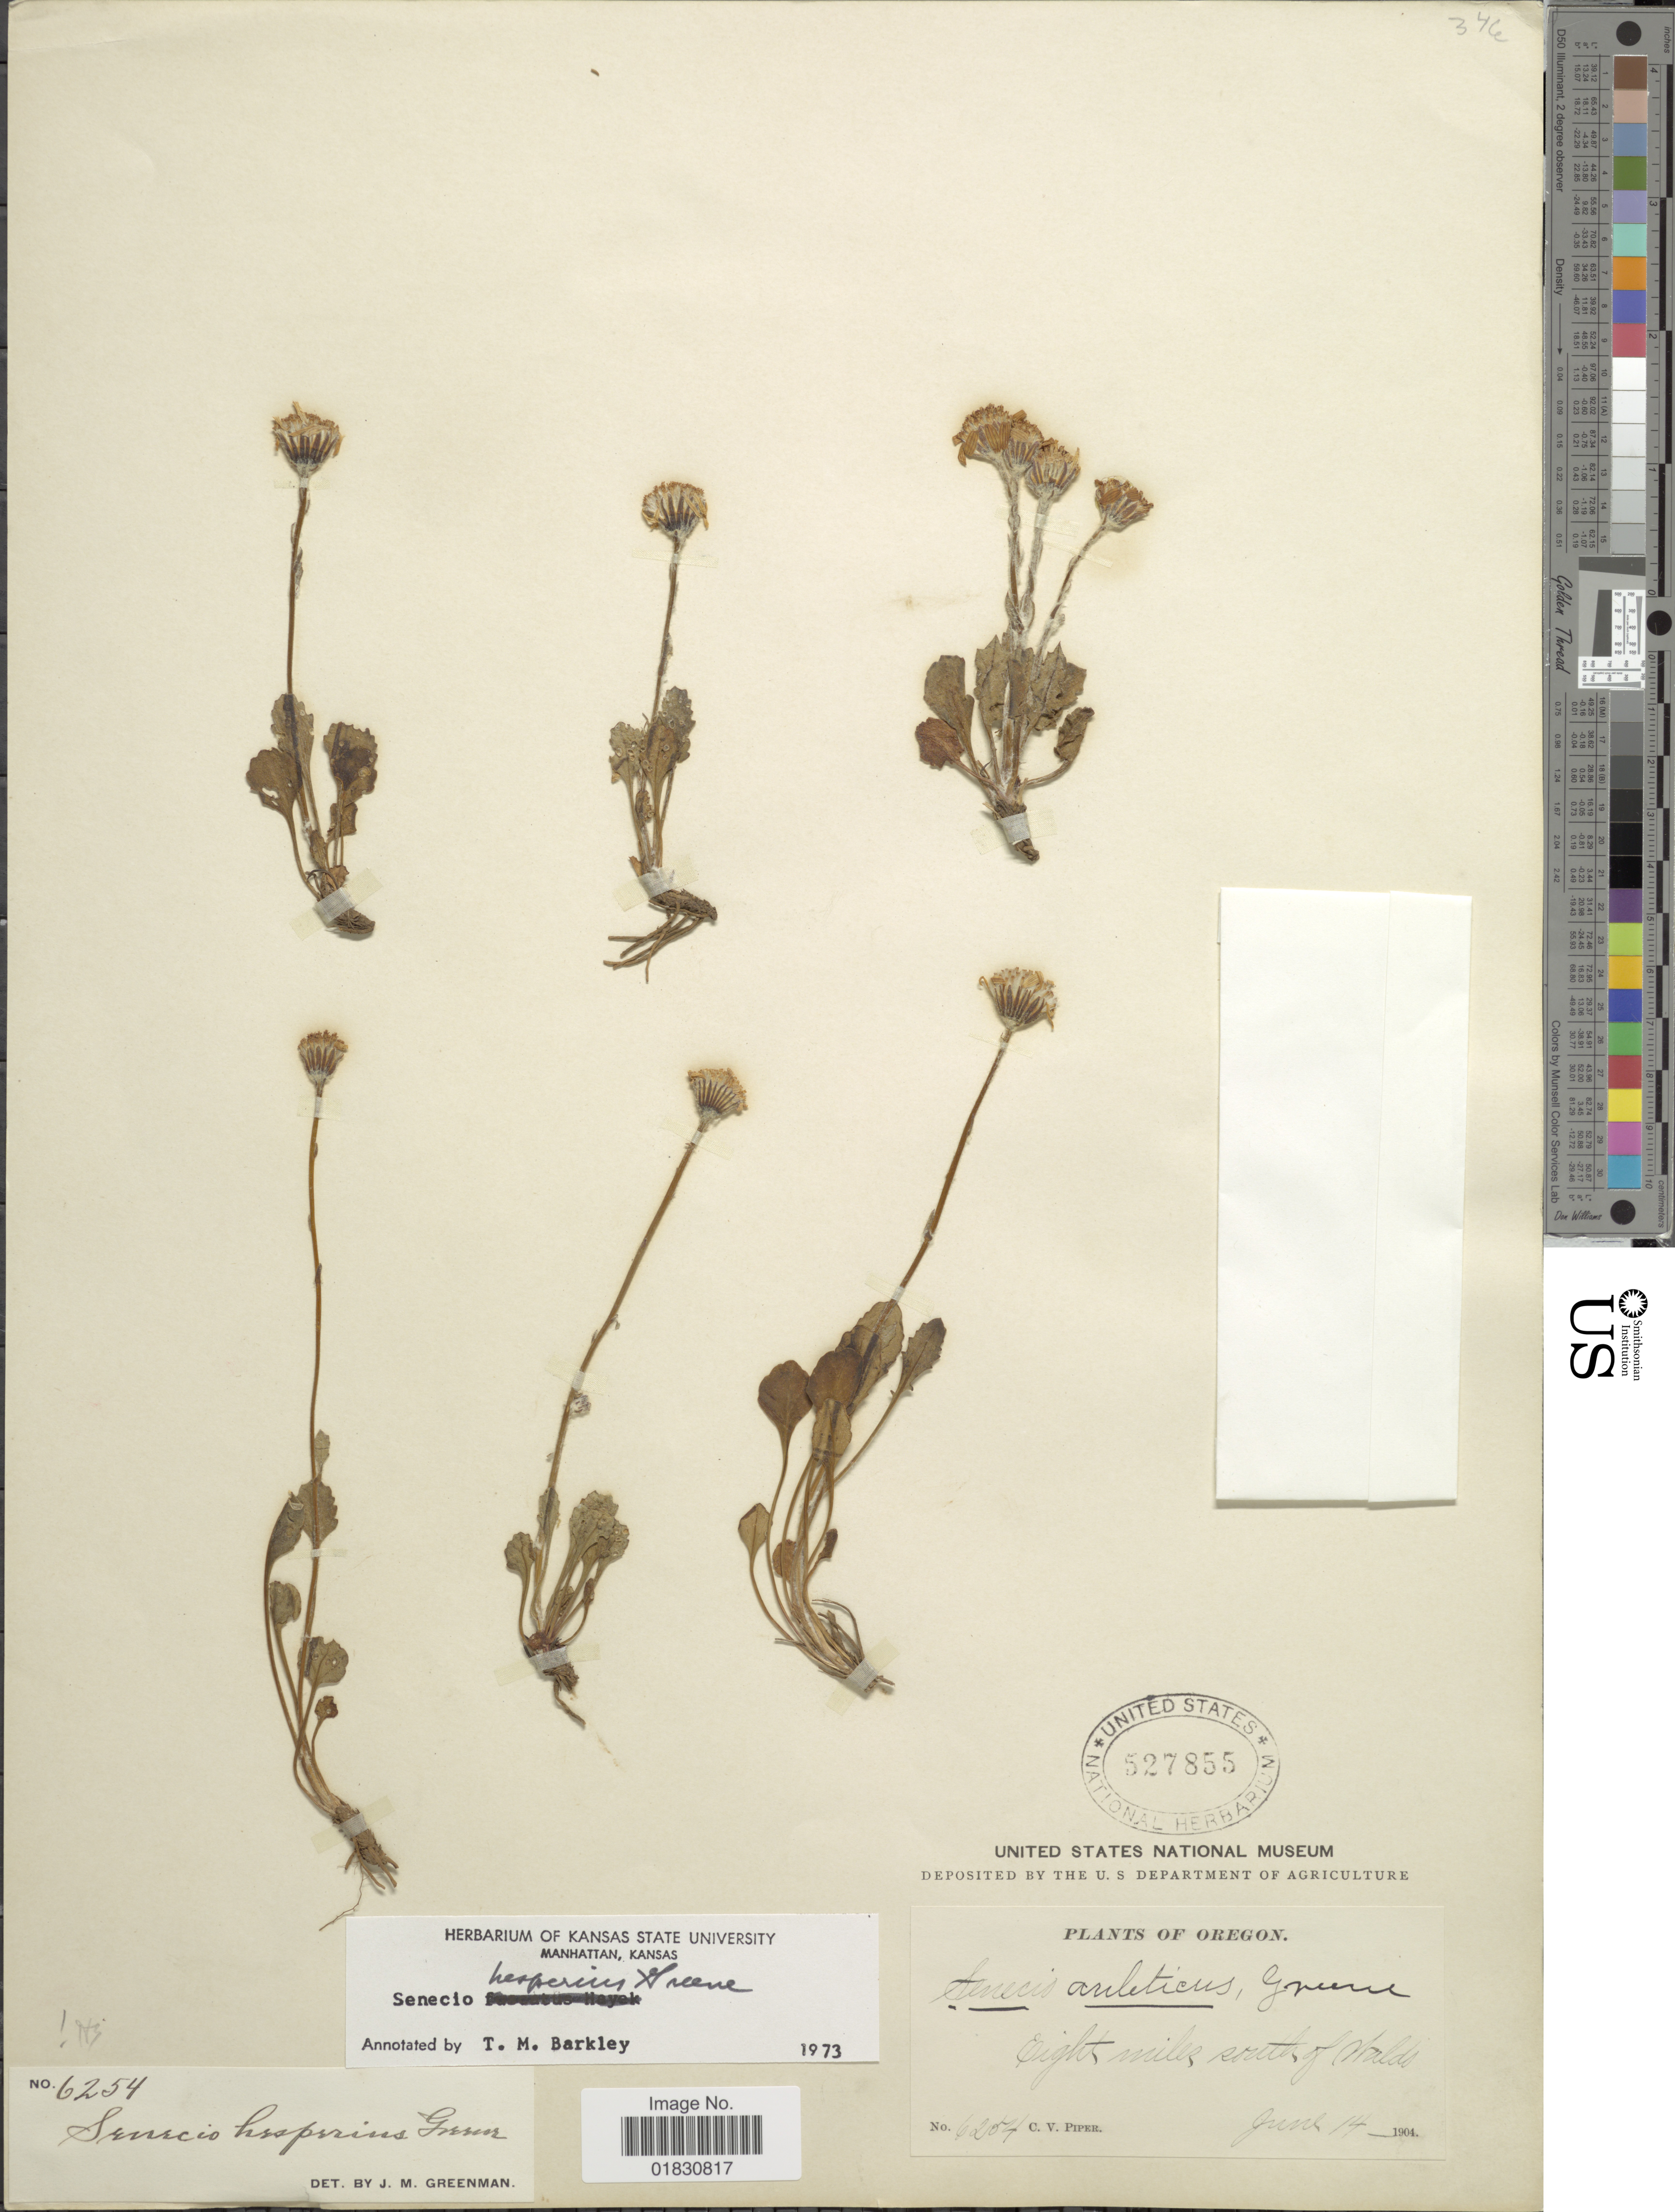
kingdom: Plantae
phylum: Tracheophyta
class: Magnoliopsida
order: Asterales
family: Asteraceae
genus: Packera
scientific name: Packera hesperia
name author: (Greene) W.A. Weber & Á. Löve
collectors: C. V. Piper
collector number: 6254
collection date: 1904-06-24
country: United States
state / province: Oregon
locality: Eight miles south of Waldo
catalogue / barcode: US 527855